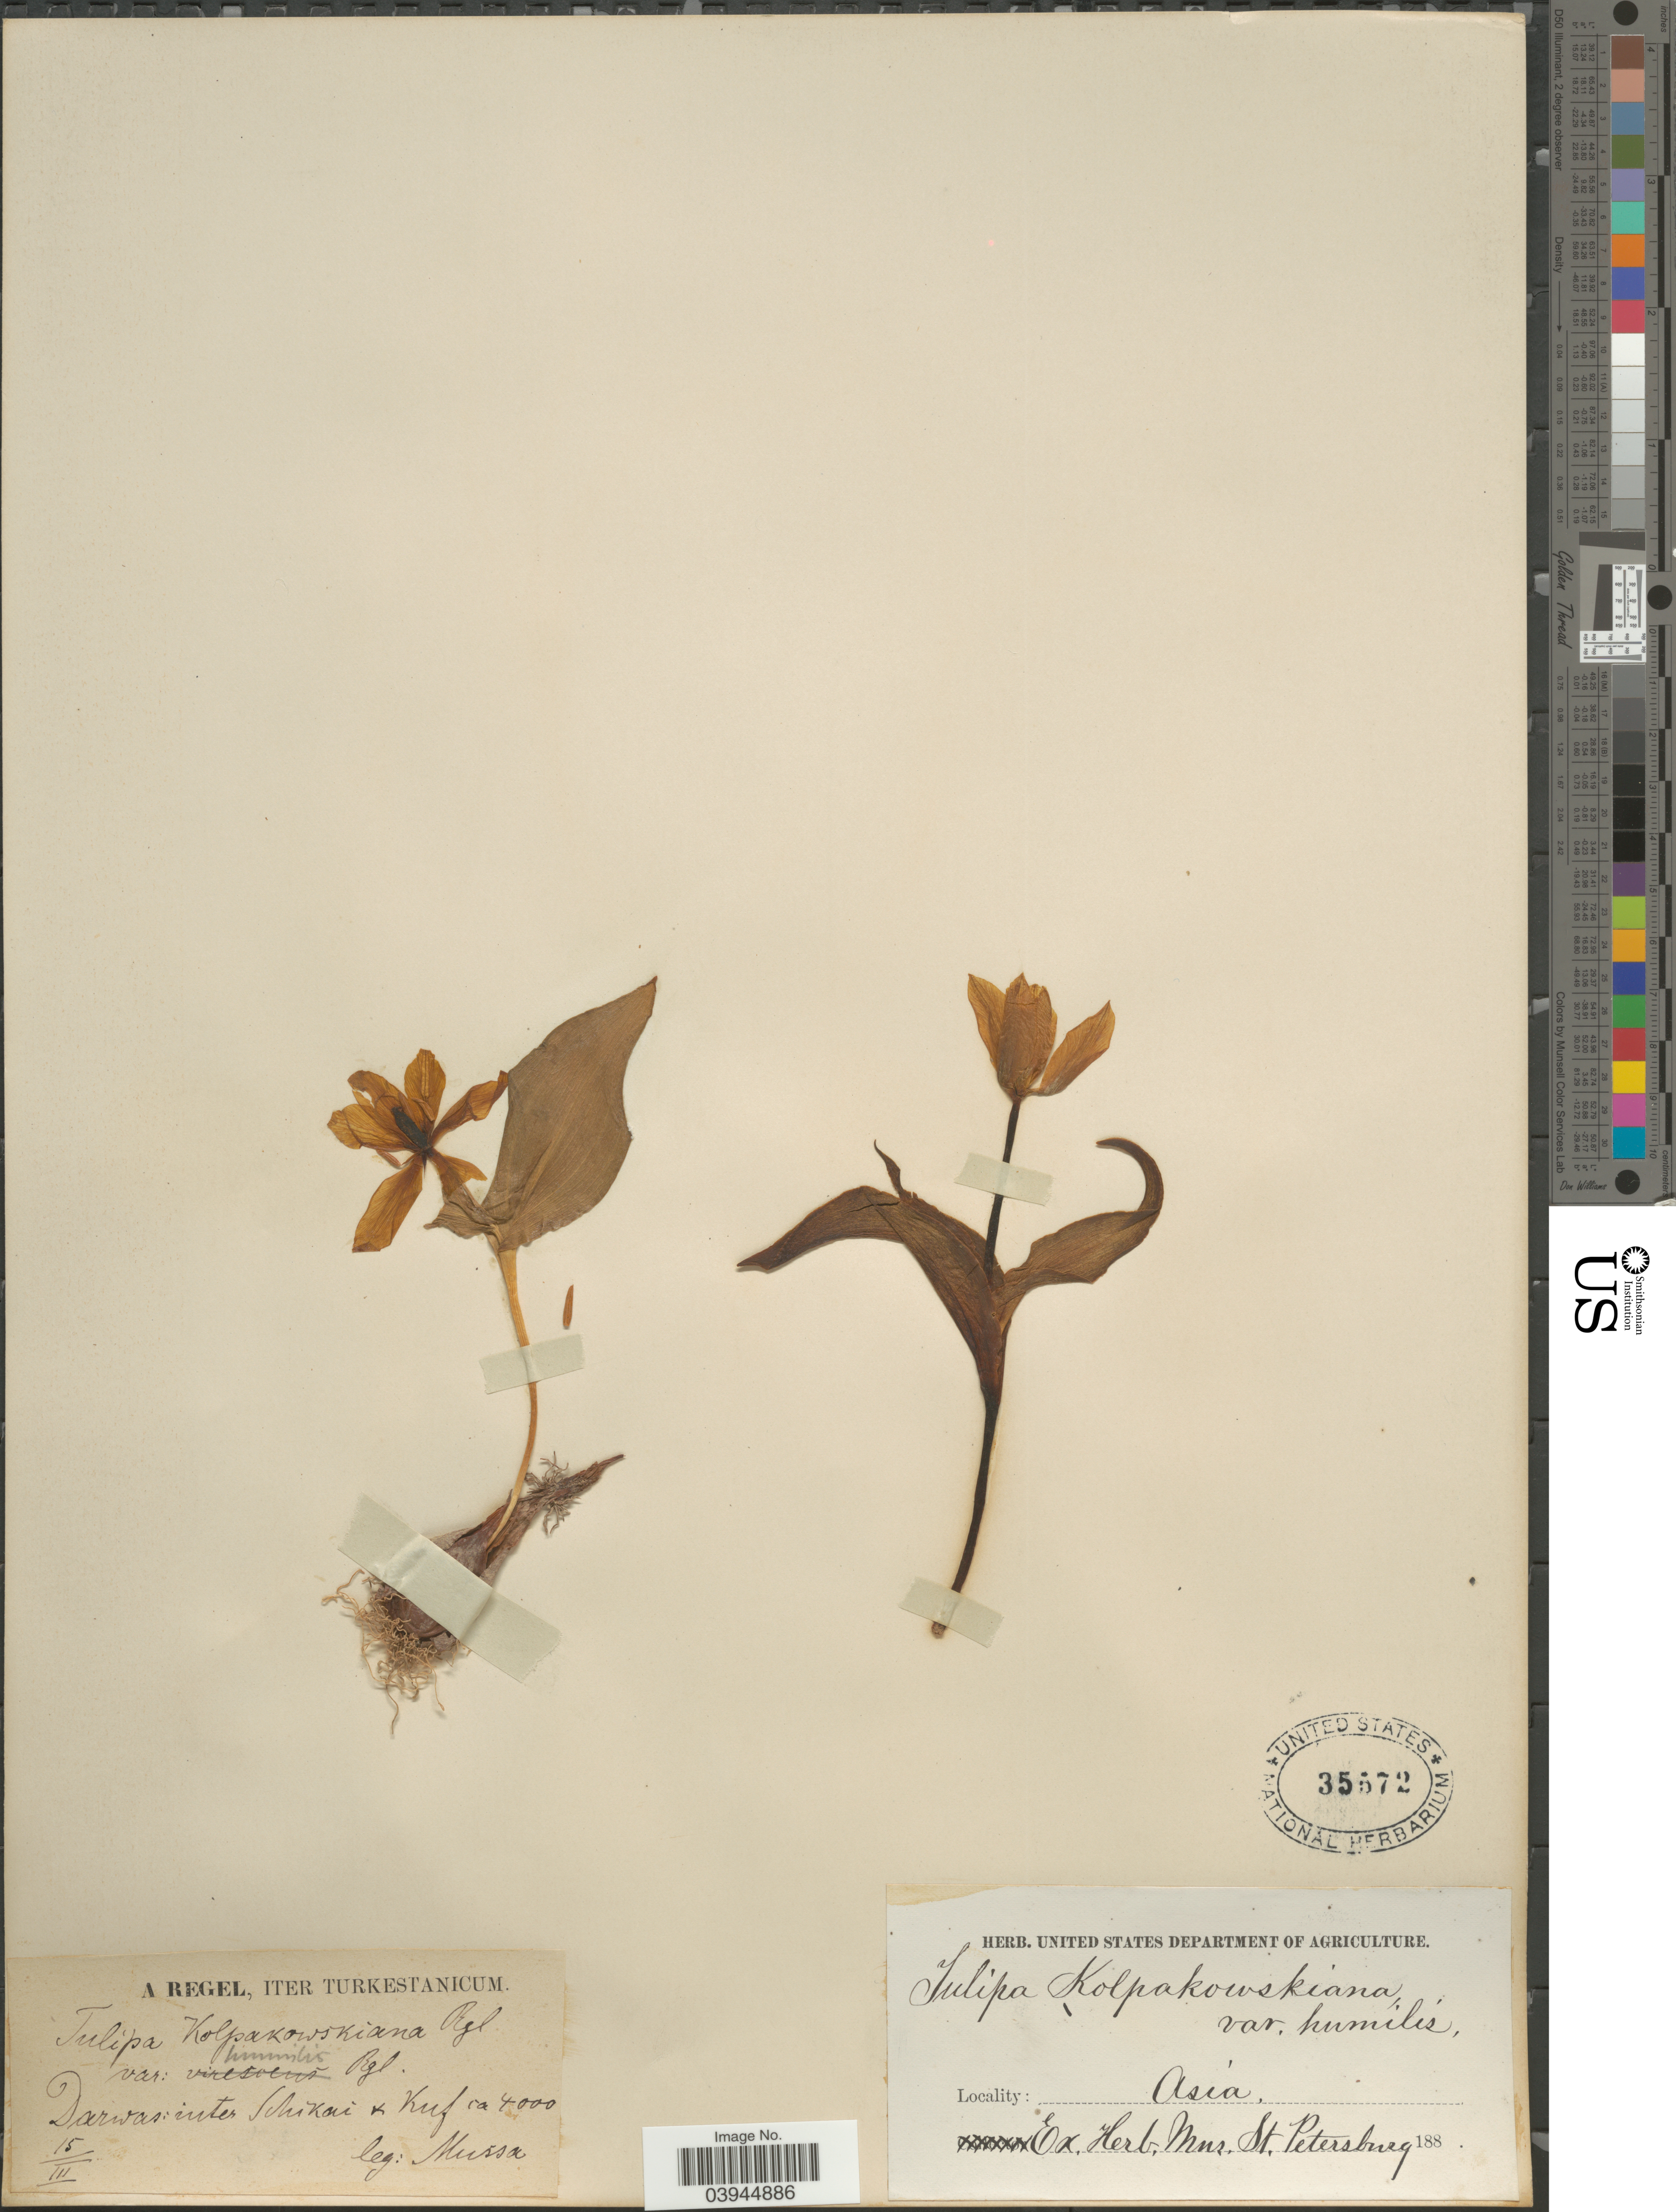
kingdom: Plantae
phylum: Tracheophyta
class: Liliopsida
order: Liliales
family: Liliaceae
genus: Tulipa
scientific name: Tulipa kolpakowskiana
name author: Regel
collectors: Mussa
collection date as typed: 15 III 188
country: Tajikistan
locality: Iter Turkestanicum. Darwas: inter Schikai & Kuf. Asia.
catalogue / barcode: US 35572